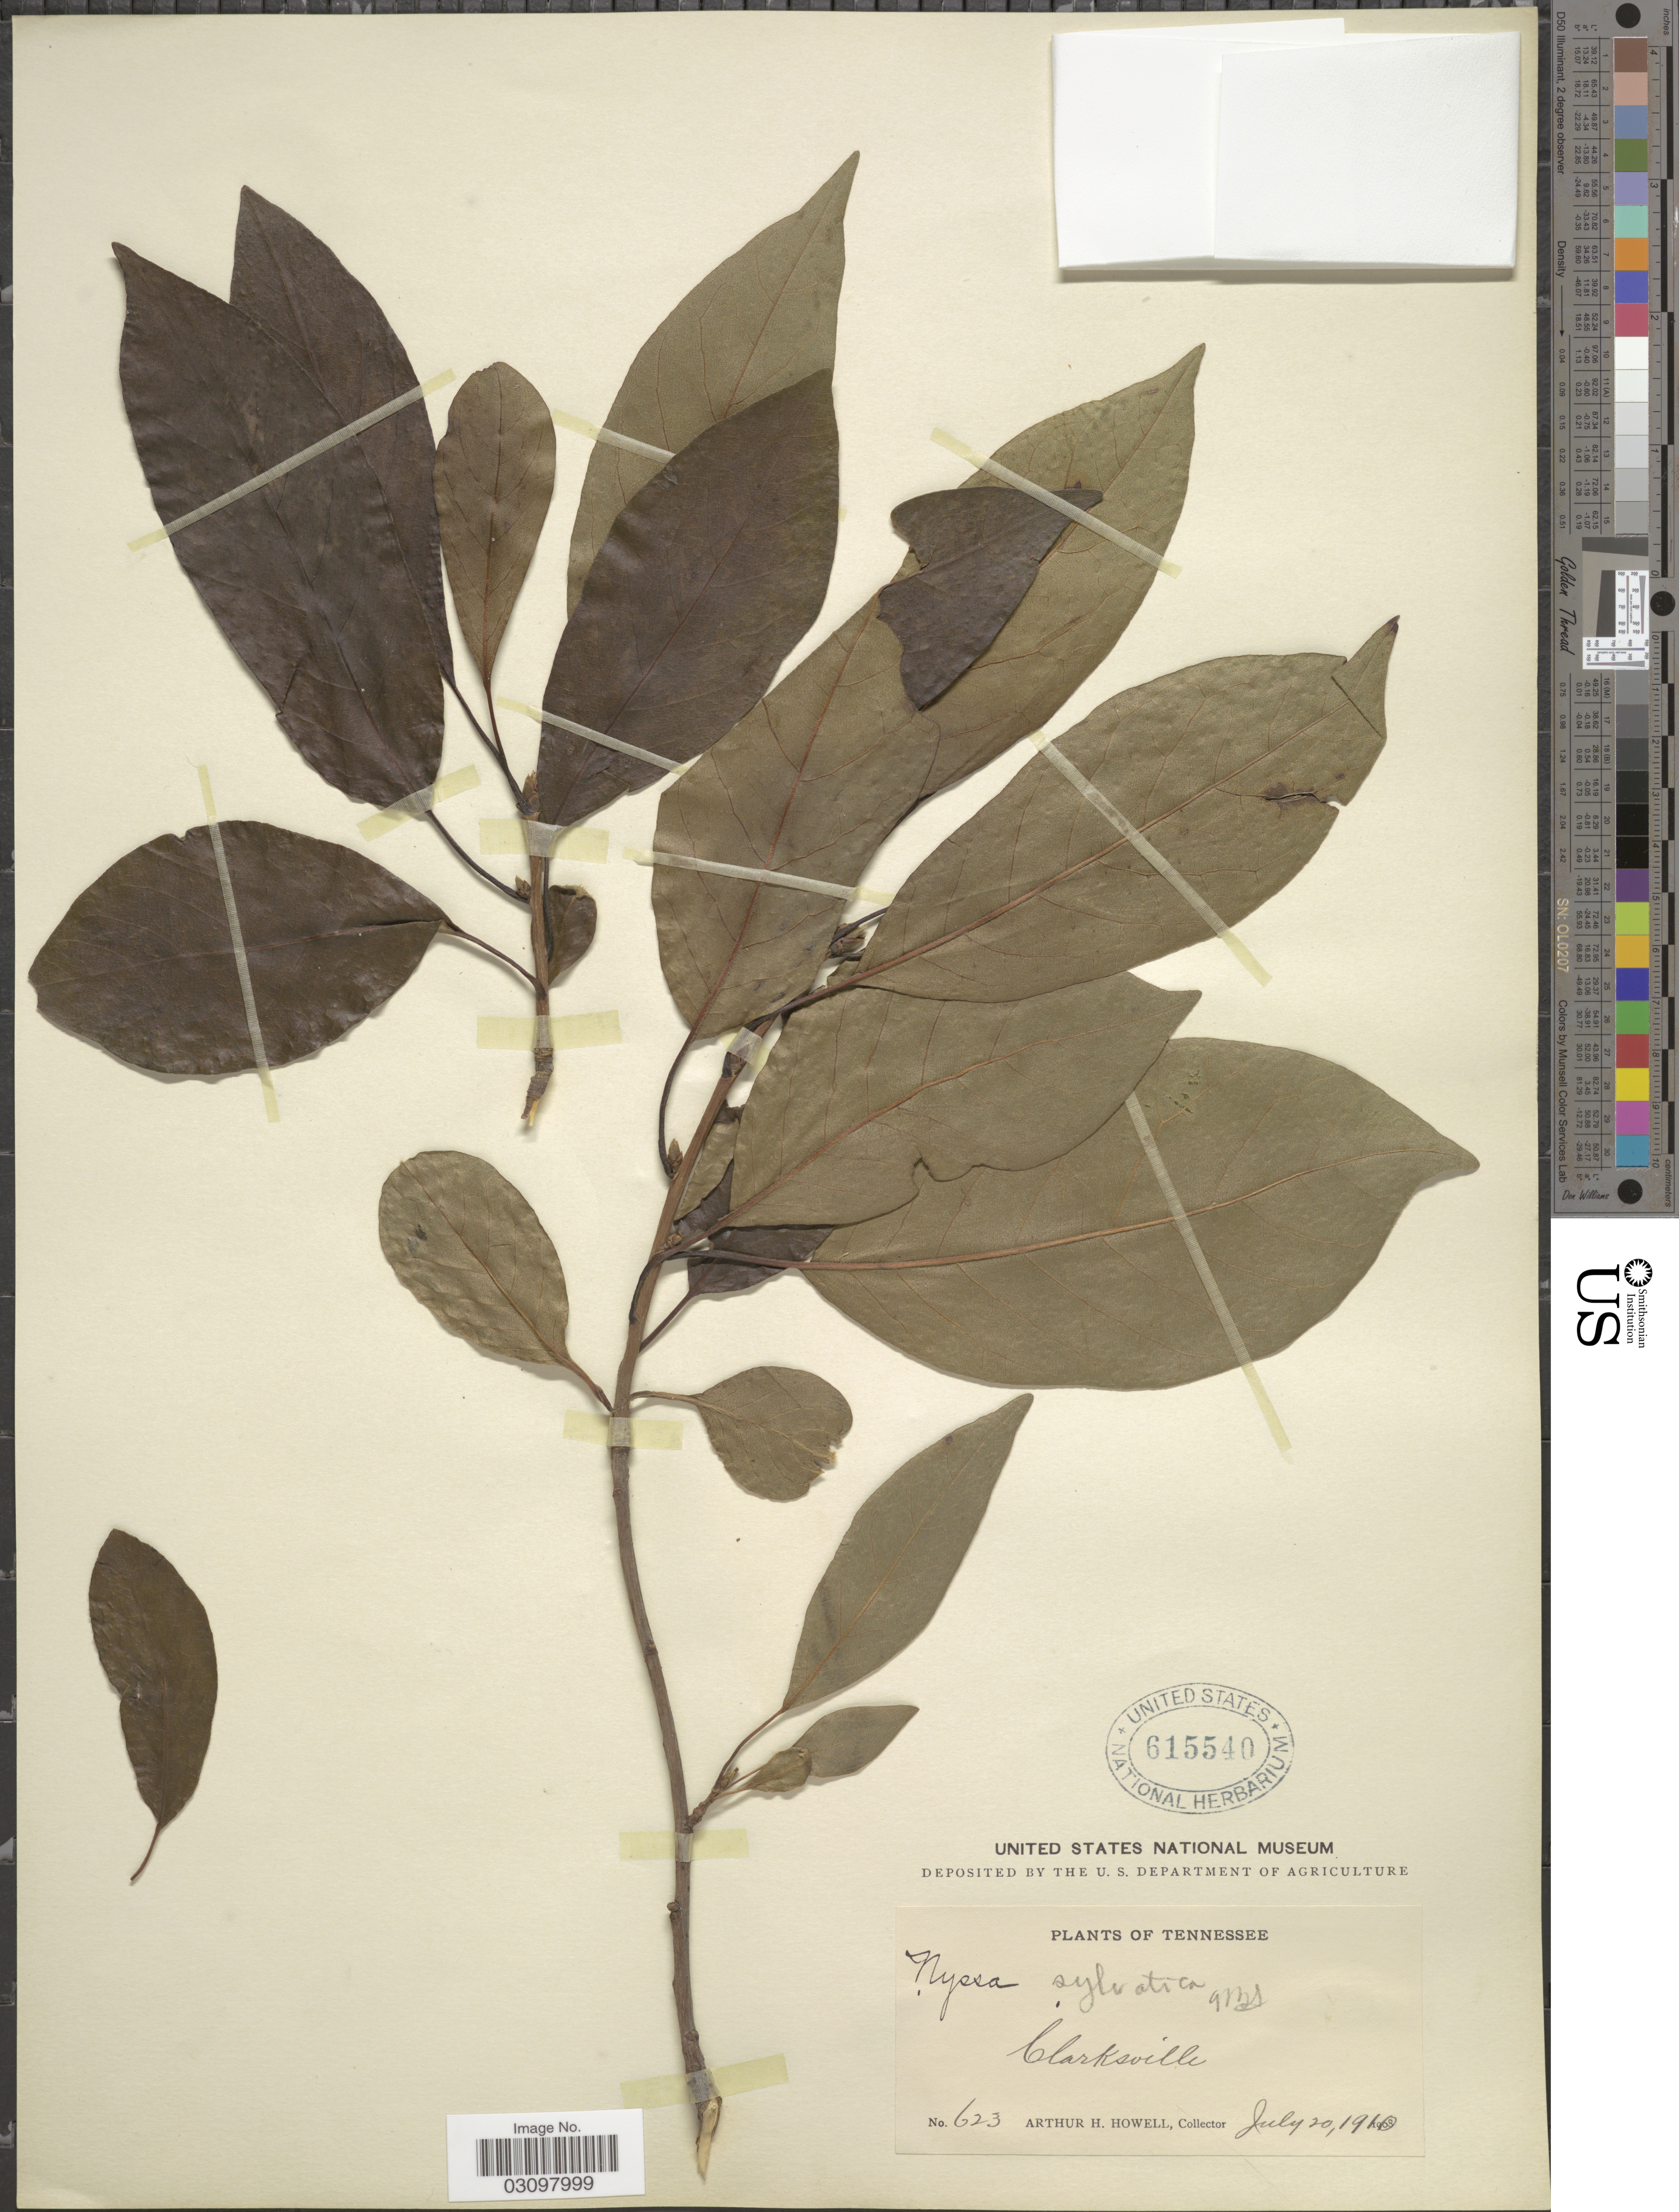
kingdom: Plantae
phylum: Tracheophyta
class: Magnoliopsida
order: Cornales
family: Nyssaceae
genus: Nyssa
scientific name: Nyssa sylvatica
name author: Marshall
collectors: A. H. Howell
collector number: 623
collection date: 1910-07-20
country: United States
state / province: Tennessee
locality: Clarksville.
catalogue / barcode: US 615540